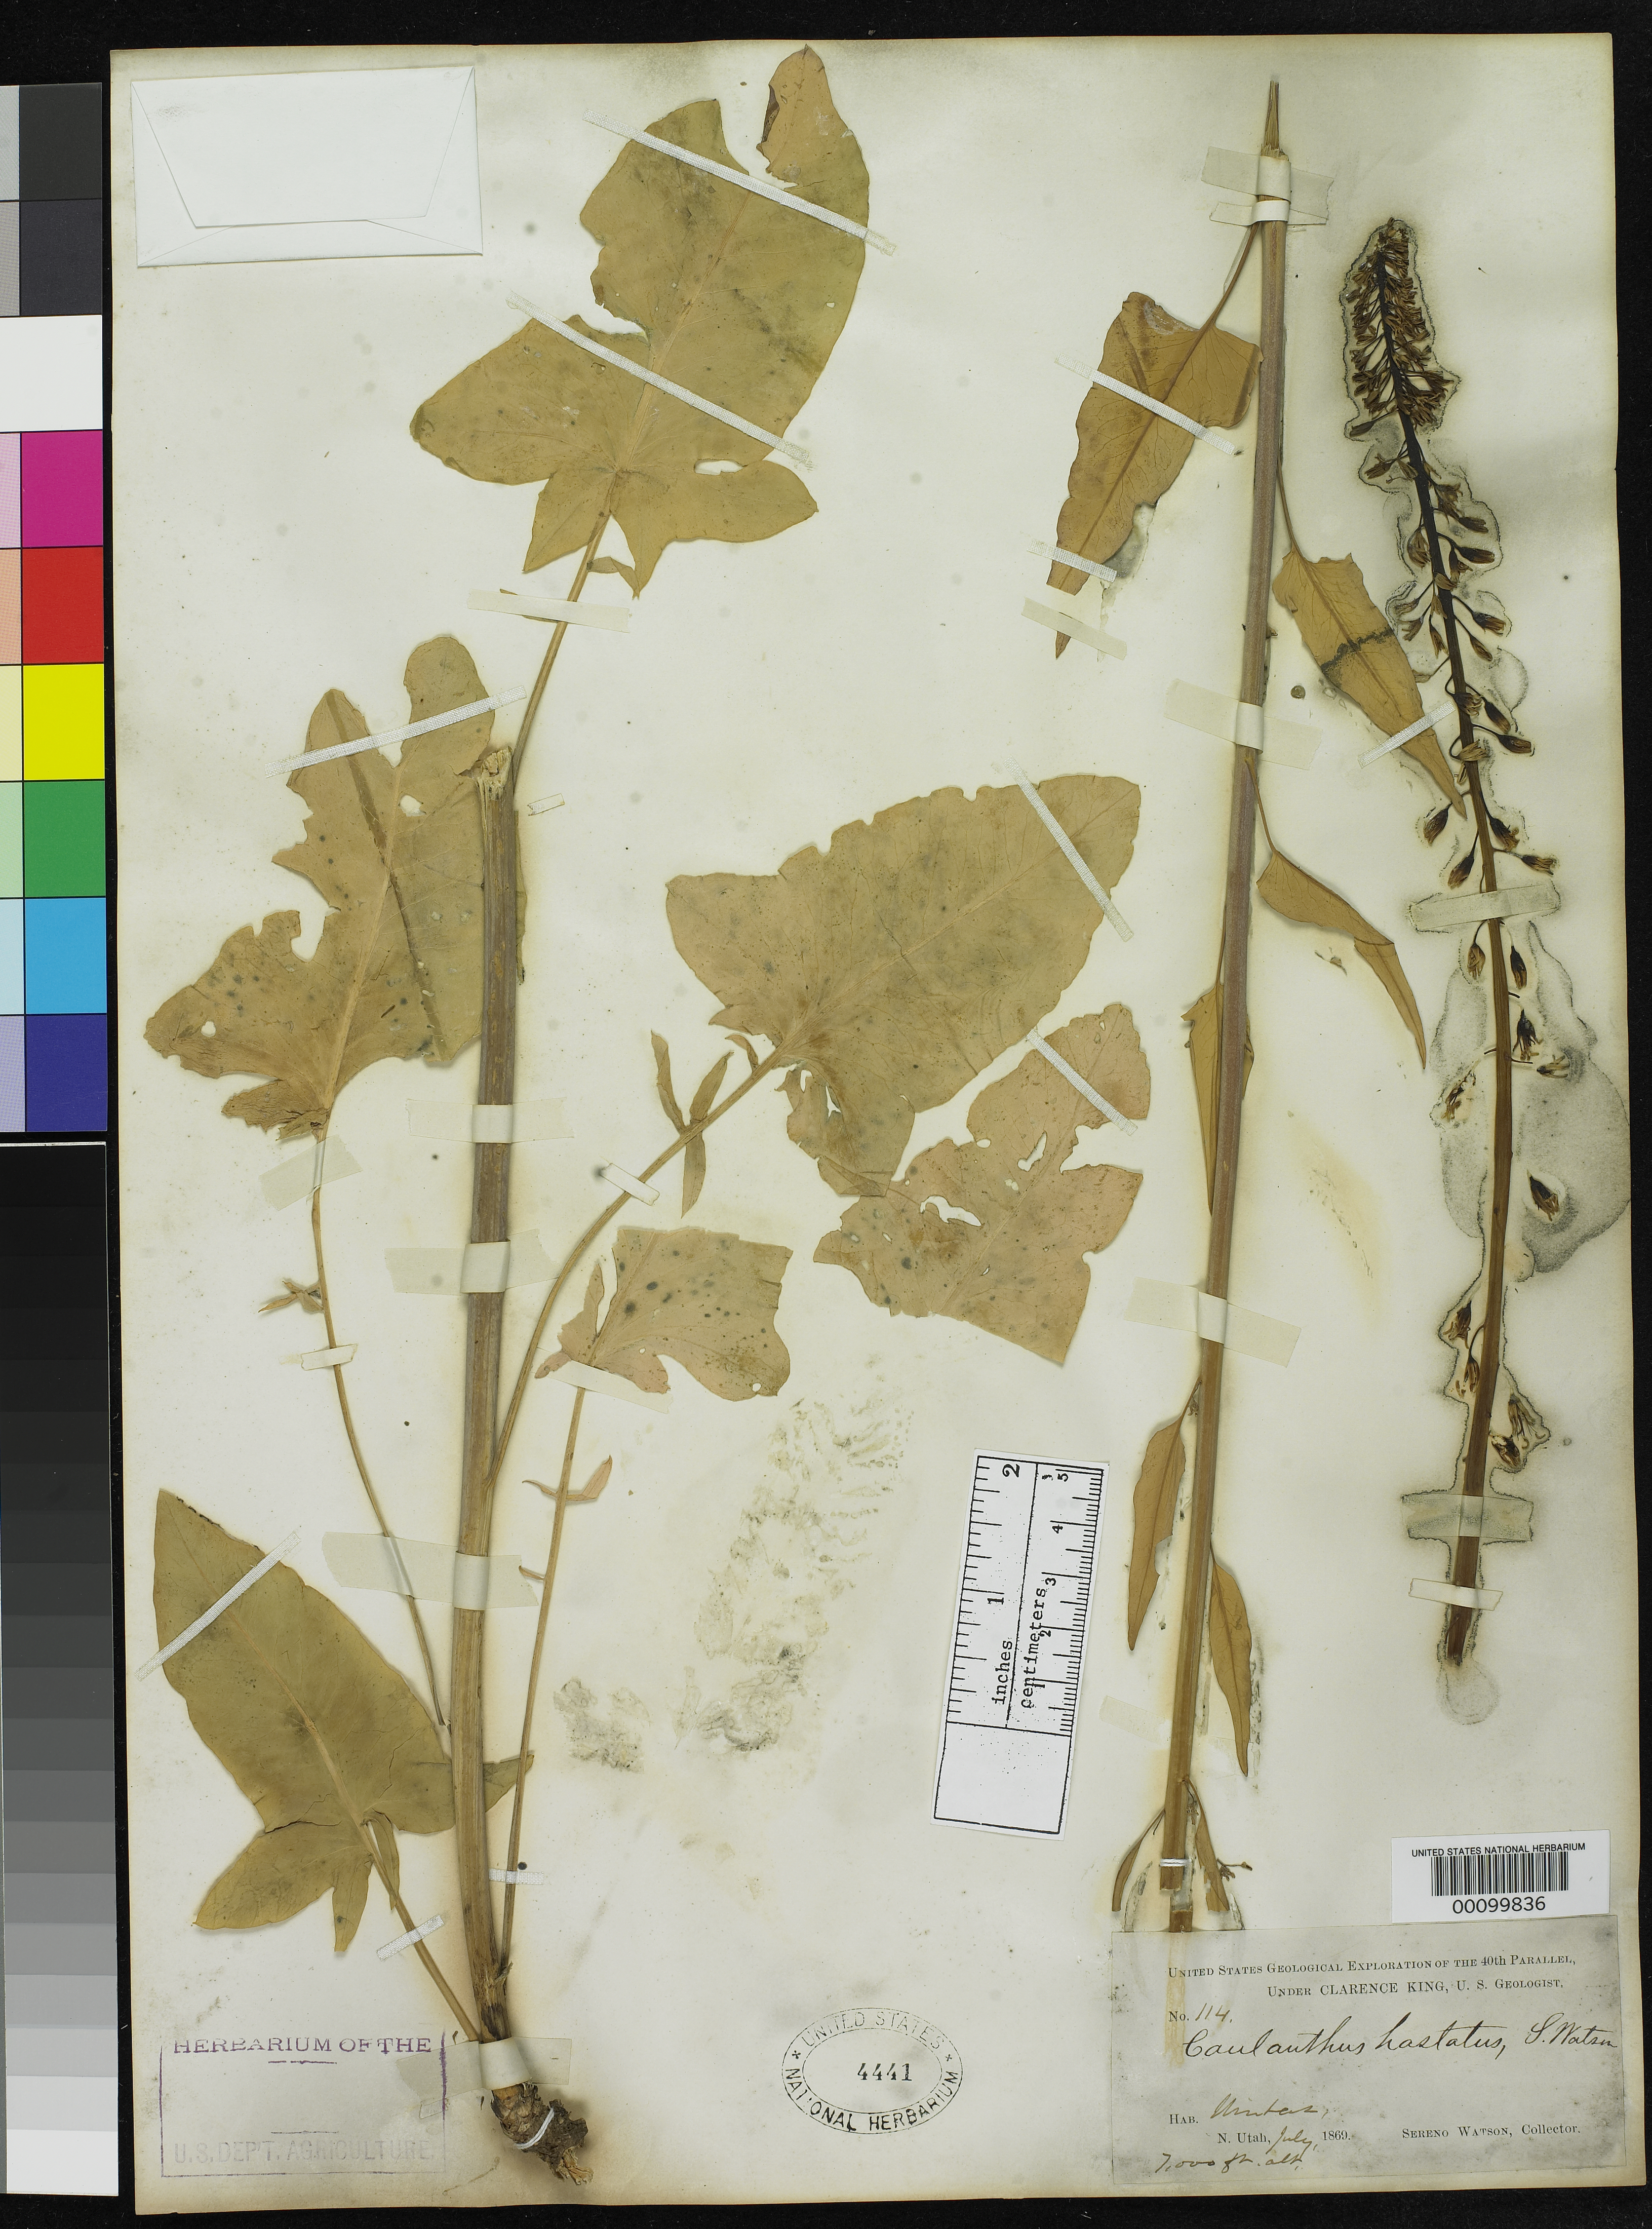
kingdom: Plantae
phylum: Tracheophyta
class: Magnoliopsida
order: Brassicales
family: Brassicaceae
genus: Caulanthus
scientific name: Caulanthus hastatus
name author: S. Watson in C. King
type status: Syntype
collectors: S. Watson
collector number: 114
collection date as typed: Jul 1869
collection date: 1869-07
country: United States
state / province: Utah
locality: Uinta Mountains.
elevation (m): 2134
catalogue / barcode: US 4441